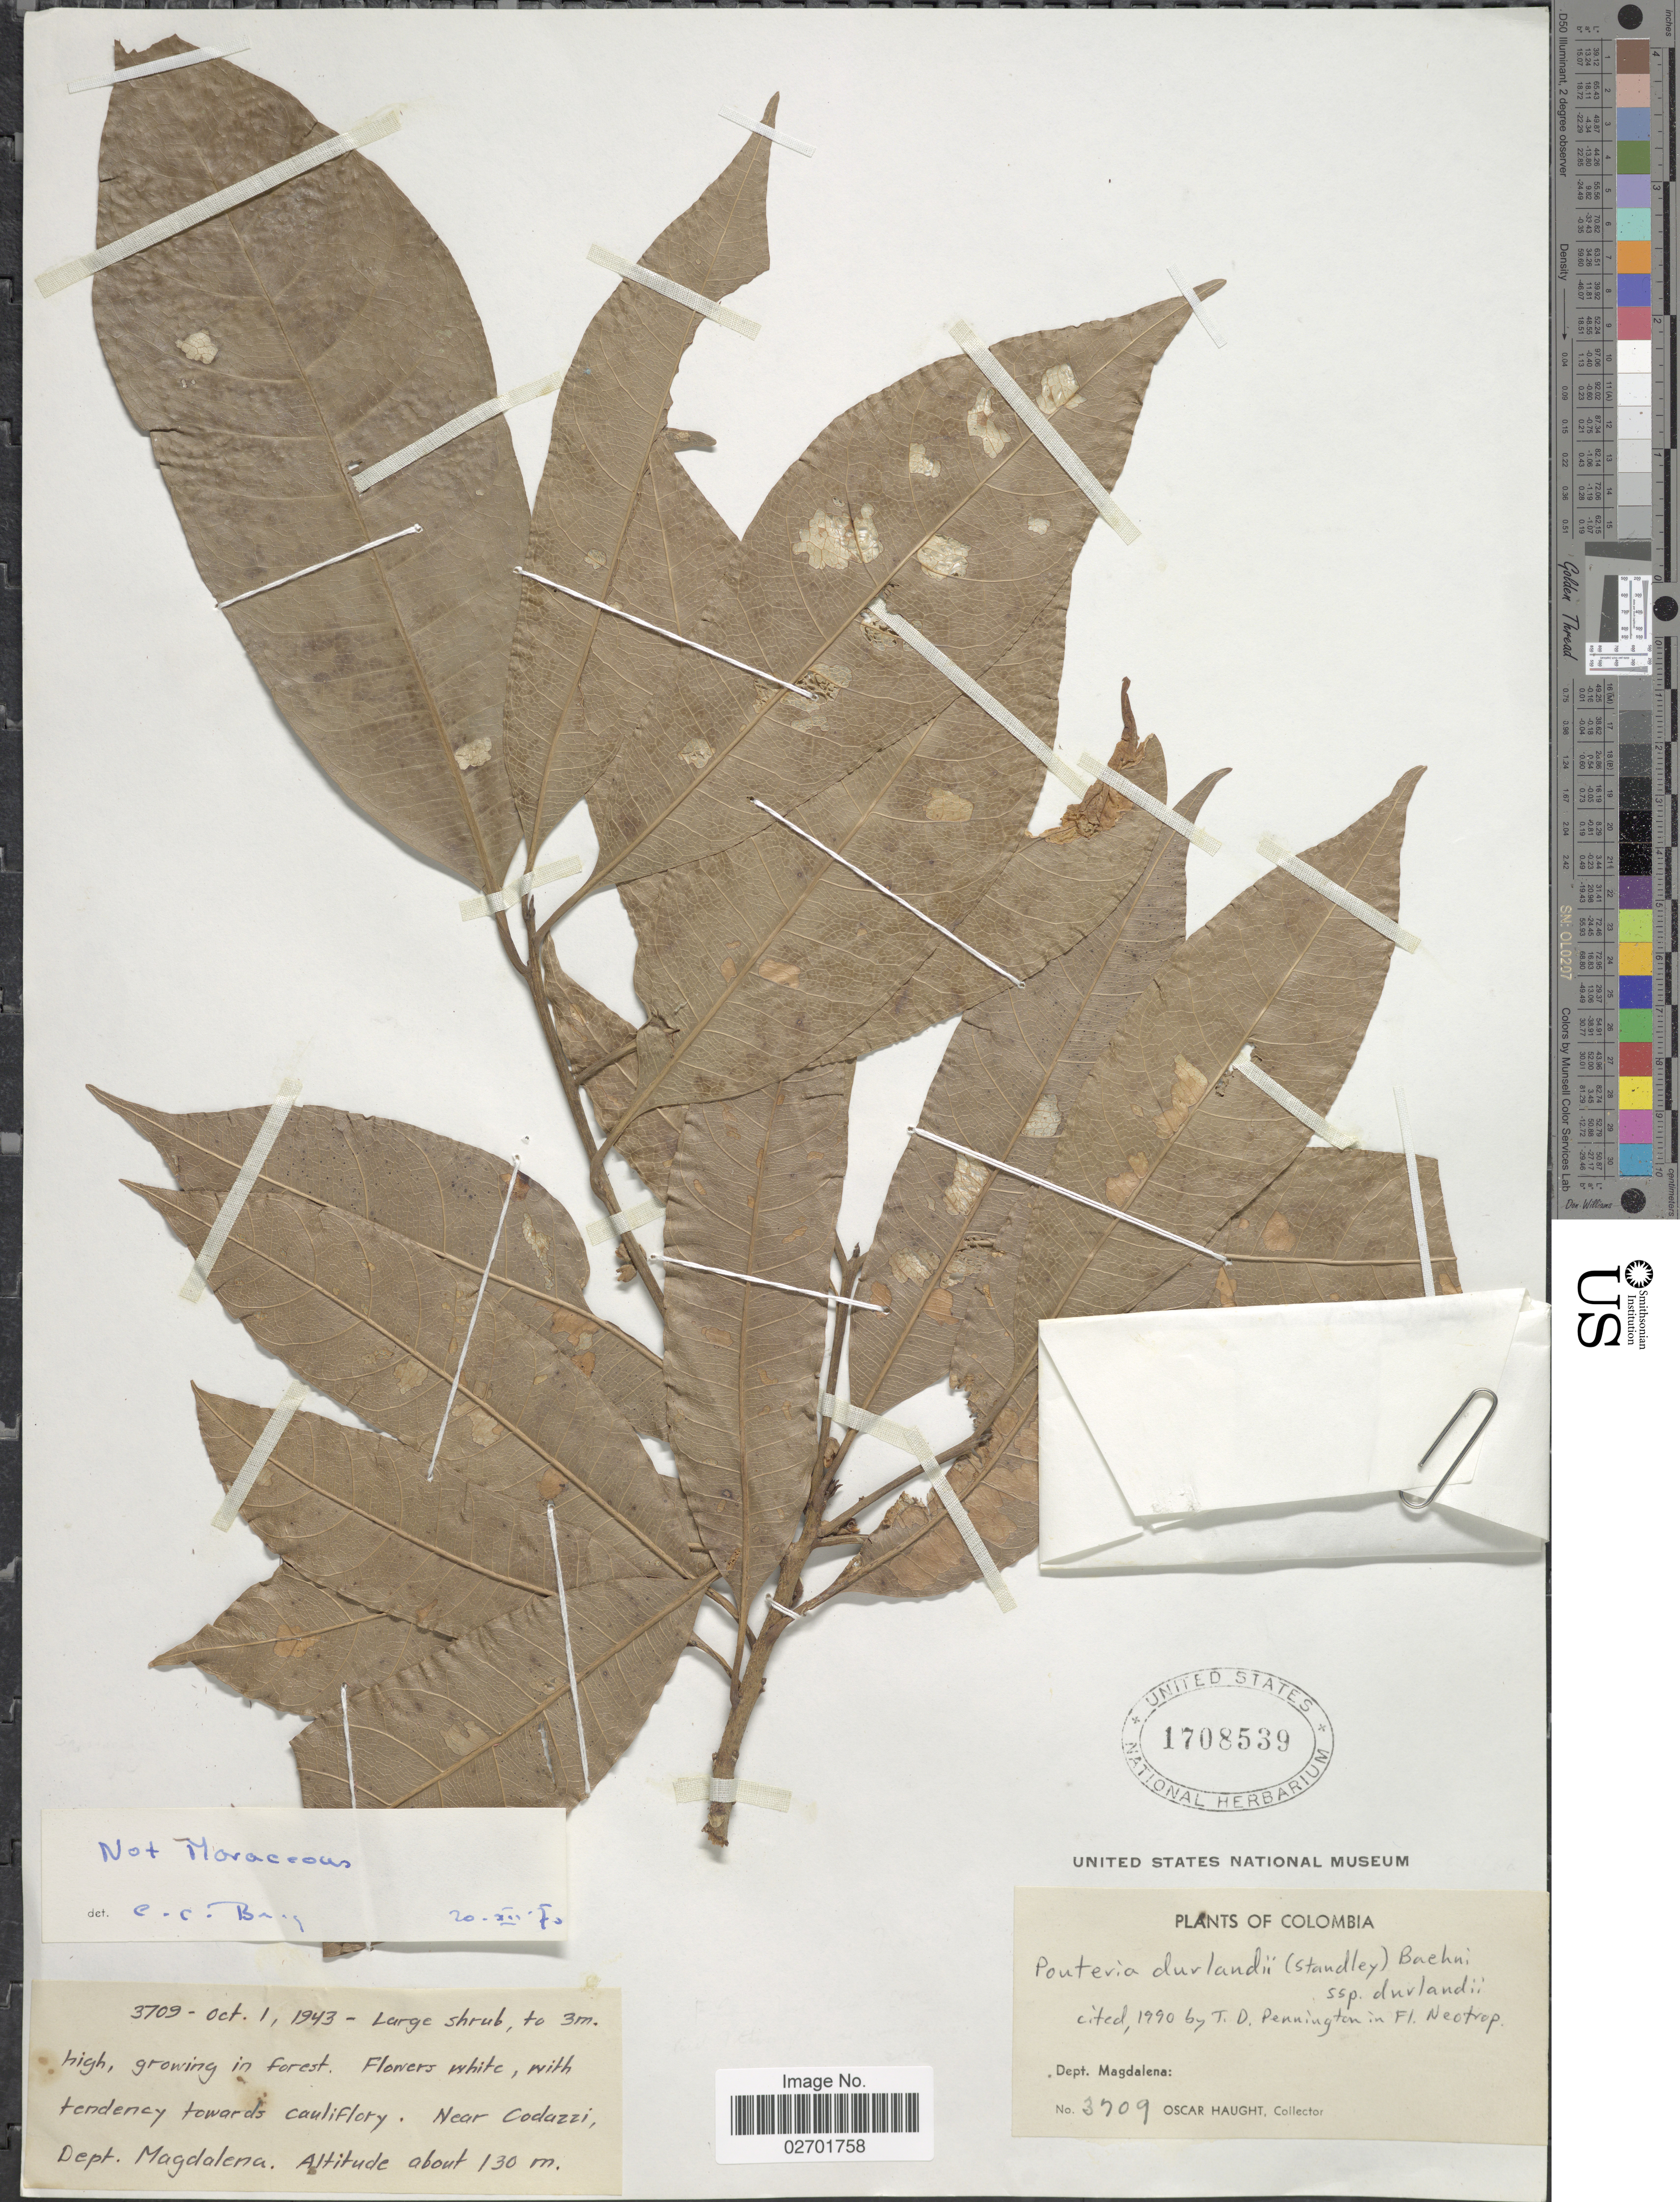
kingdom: Plantae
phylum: Tracheophyta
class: Magnoliopsida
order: Ericales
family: Sapotaceae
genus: Pouteria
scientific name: Pouteria durlandii subsp. durlandii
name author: (Standl.) Baehni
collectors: O. L. Haught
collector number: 3709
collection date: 1943-10-01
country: Colombia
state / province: Magdalena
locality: Nea Codazzi, Dept. Magdalena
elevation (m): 130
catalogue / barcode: US 1708539